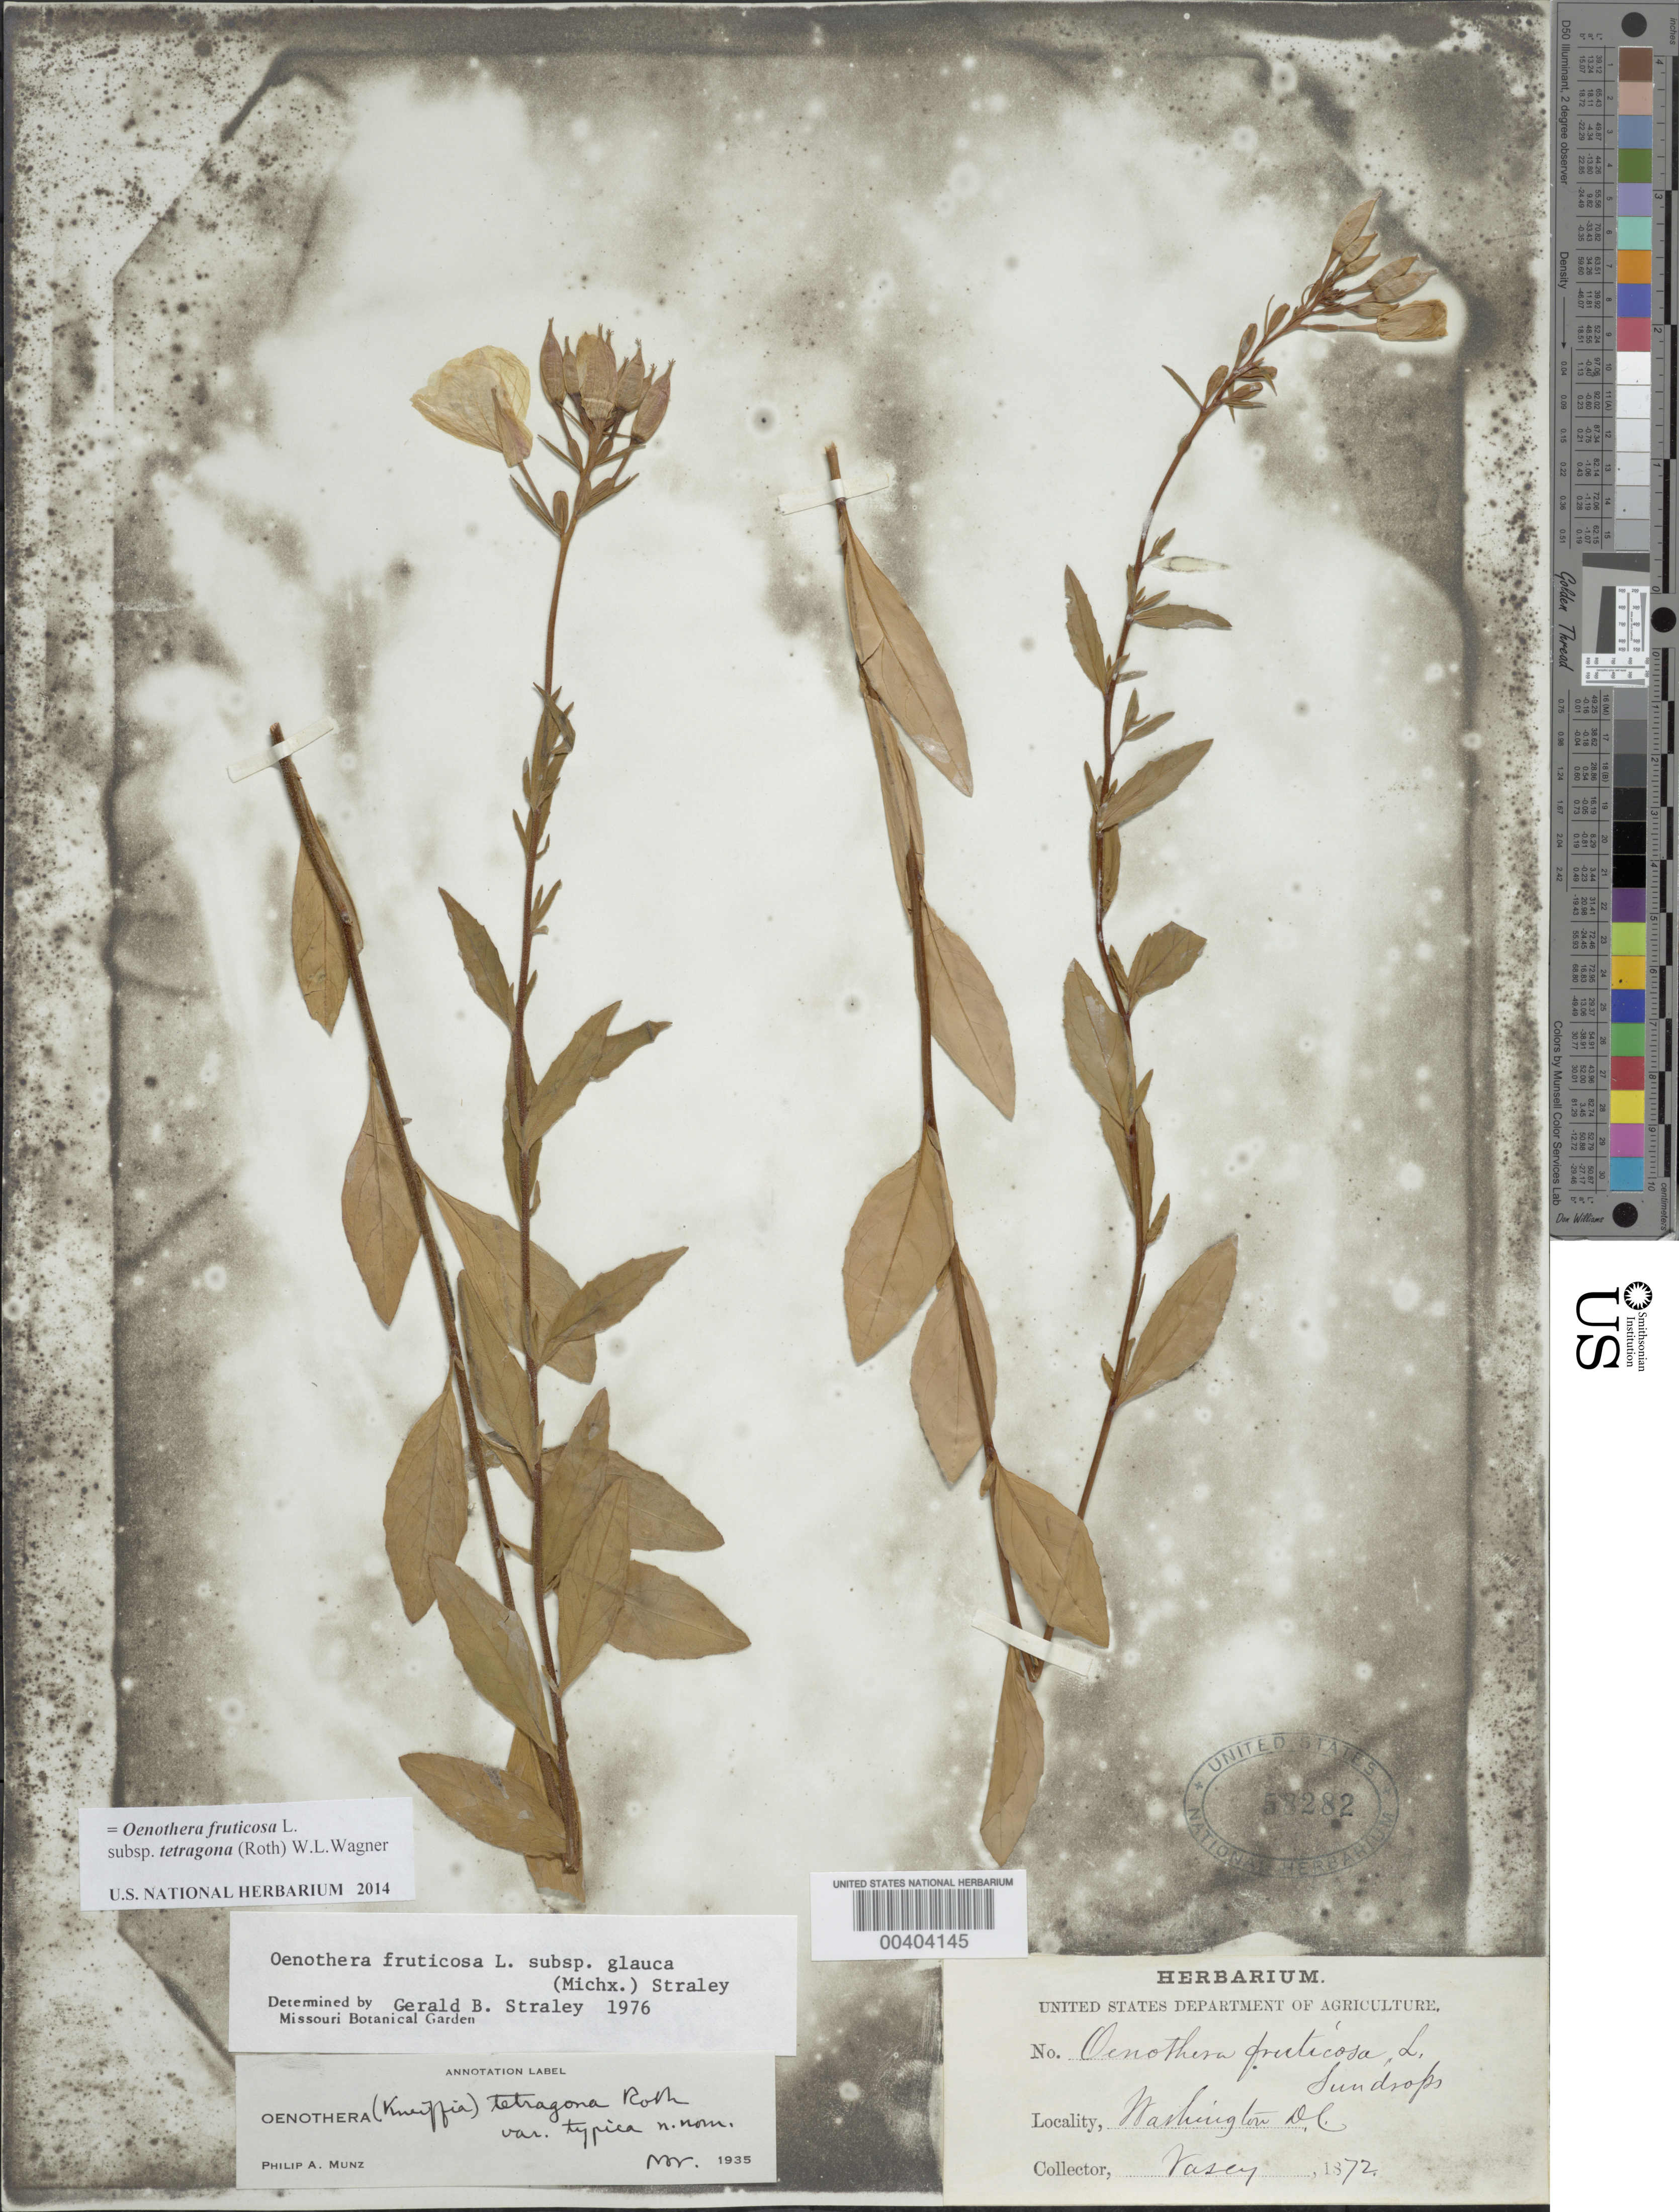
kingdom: Plantae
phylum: Tracheophyta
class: Magnoliopsida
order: Myrtales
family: Onagraceae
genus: Oenothera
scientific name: Oenothera fruticosa subsp. tetragona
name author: (Roth) W.L. Wagner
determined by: Wagner, W. L., (BOT), Smithsonian Institution - National Museum of Natural History (UNITED STATES)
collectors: G. Vasey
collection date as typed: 14 Jun 1878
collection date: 1878-06-14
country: United States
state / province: District of Columbia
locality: Terra Cotta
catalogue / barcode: US 58282